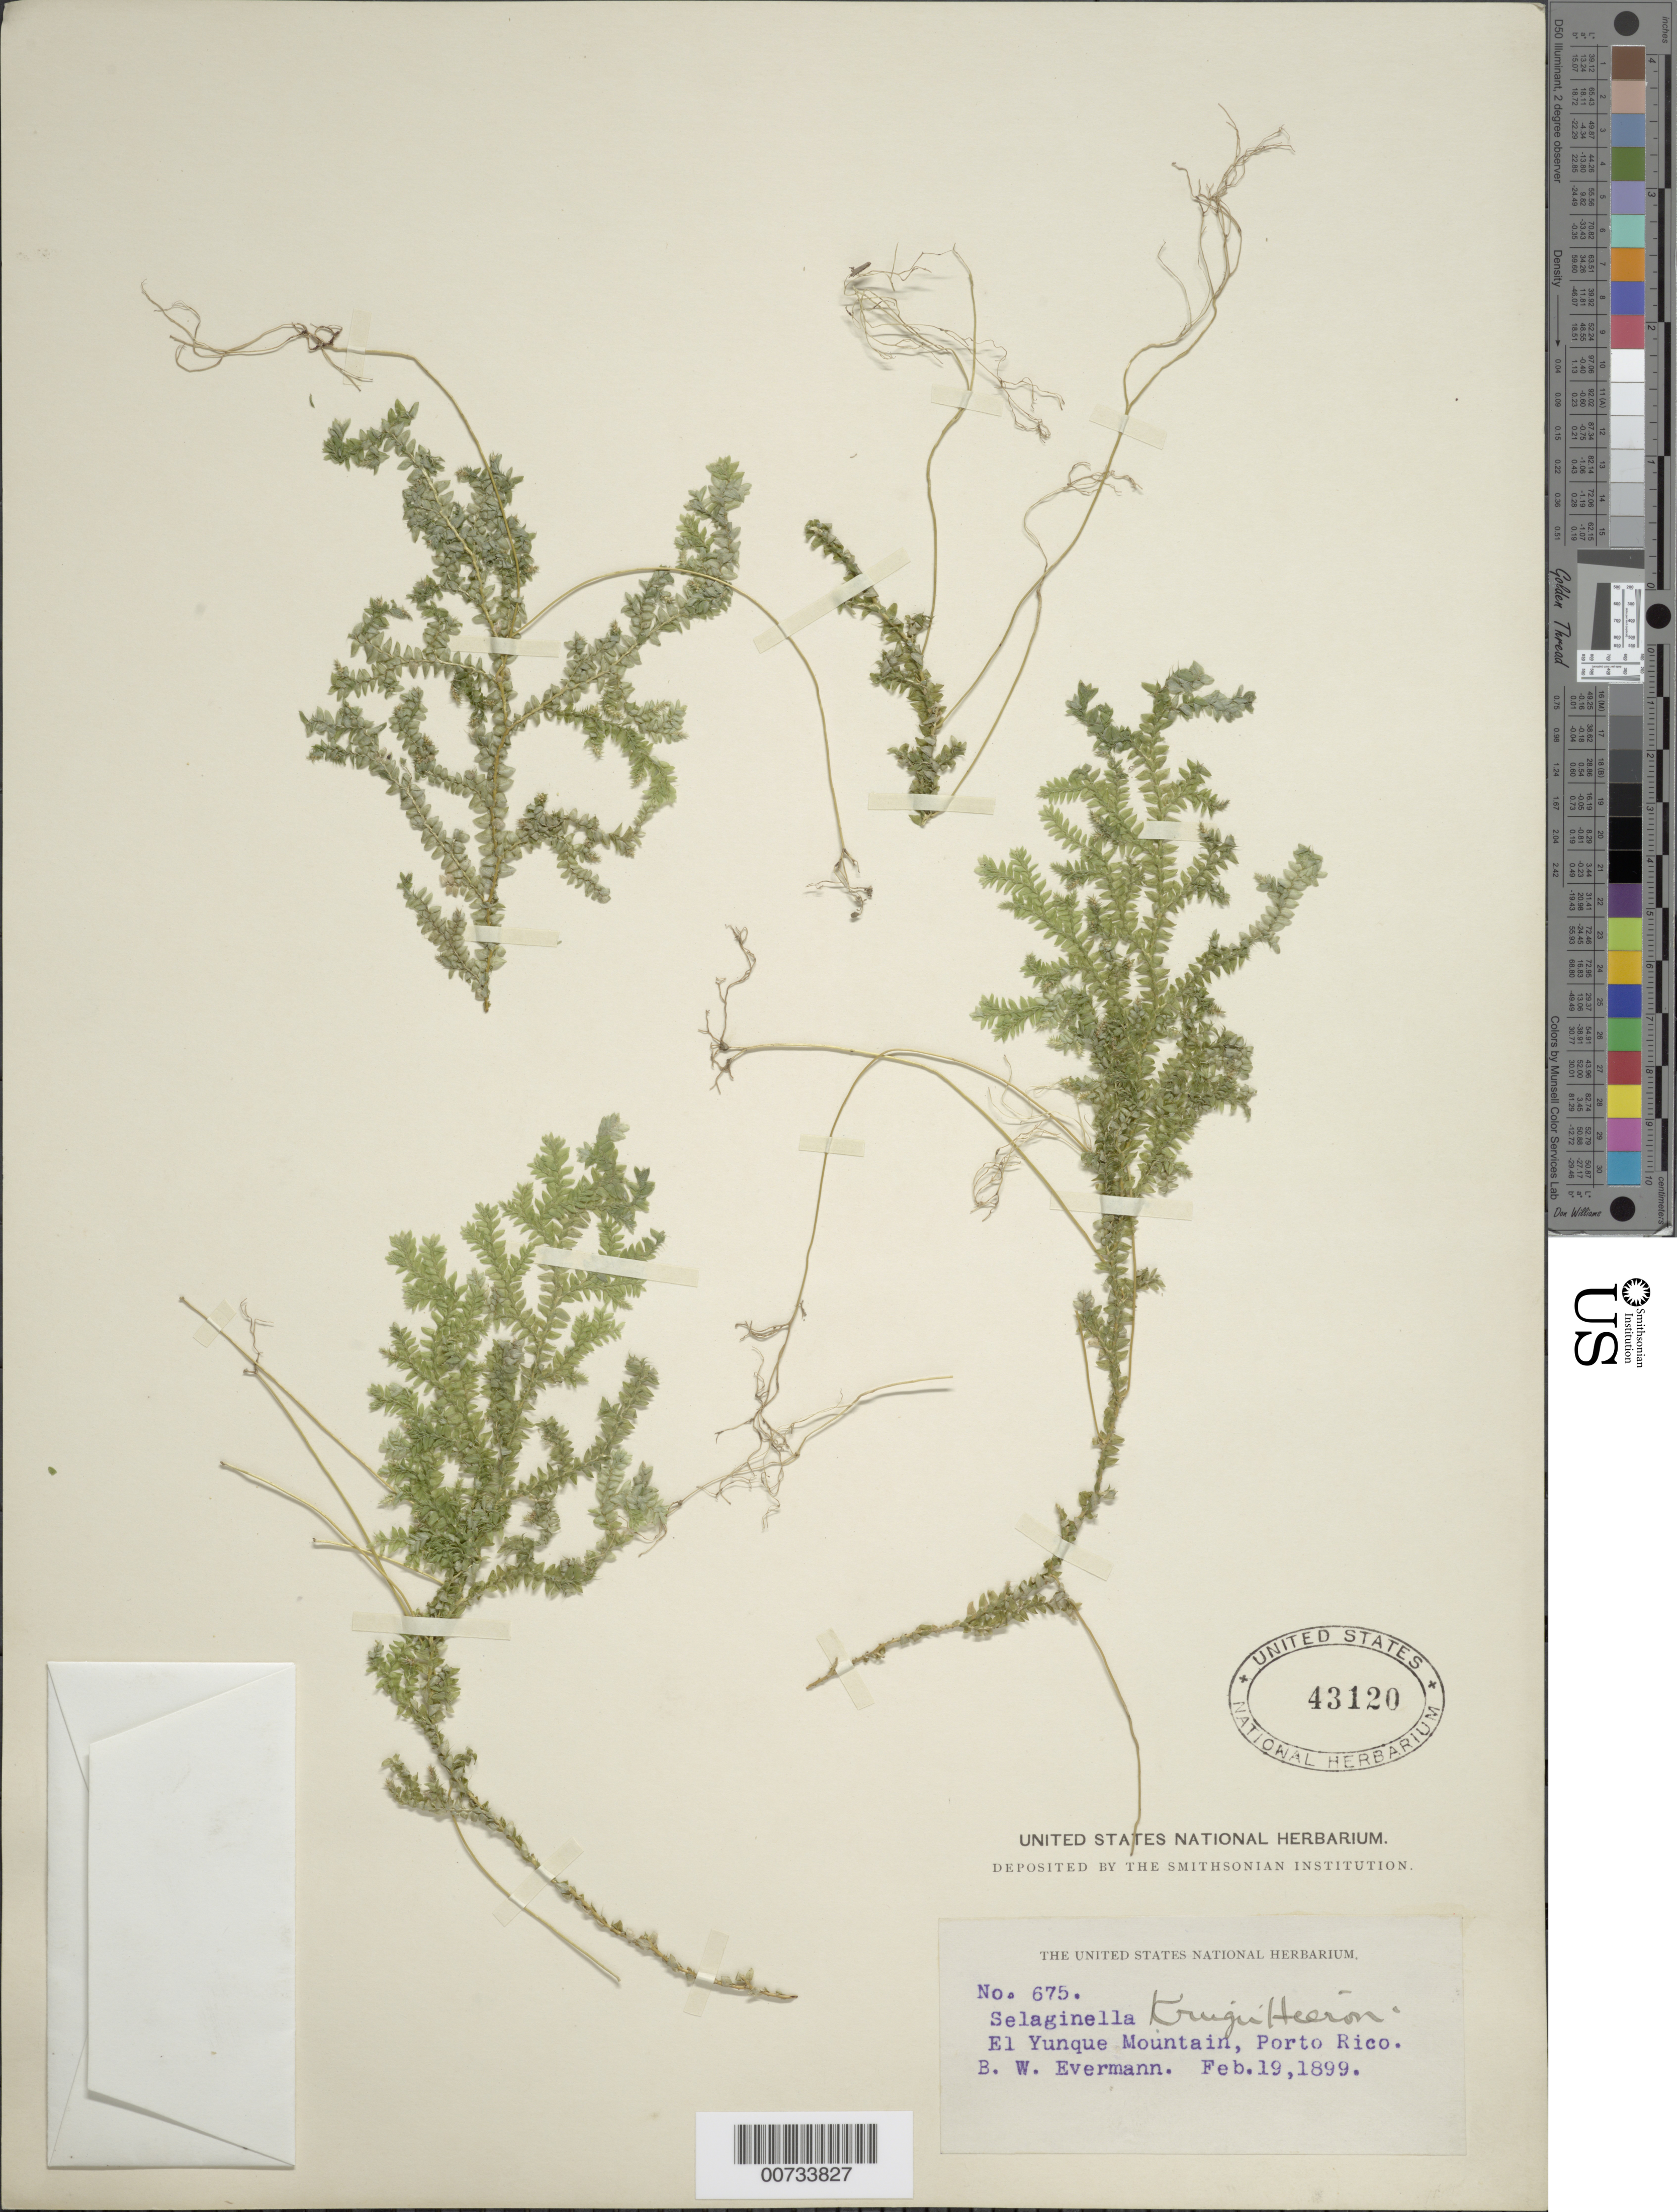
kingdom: Plantae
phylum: Tracheophyta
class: Lycopodiopsida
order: Selaginellales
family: Selaginellaceae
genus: Selaginella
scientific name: Selaginella krugii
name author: Hieron.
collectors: B. W. Evermann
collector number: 675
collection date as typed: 19 Feb 1899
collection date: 1899-02-19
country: Puerto Rico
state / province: Río Grande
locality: El Yunque Mt.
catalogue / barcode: US 43120